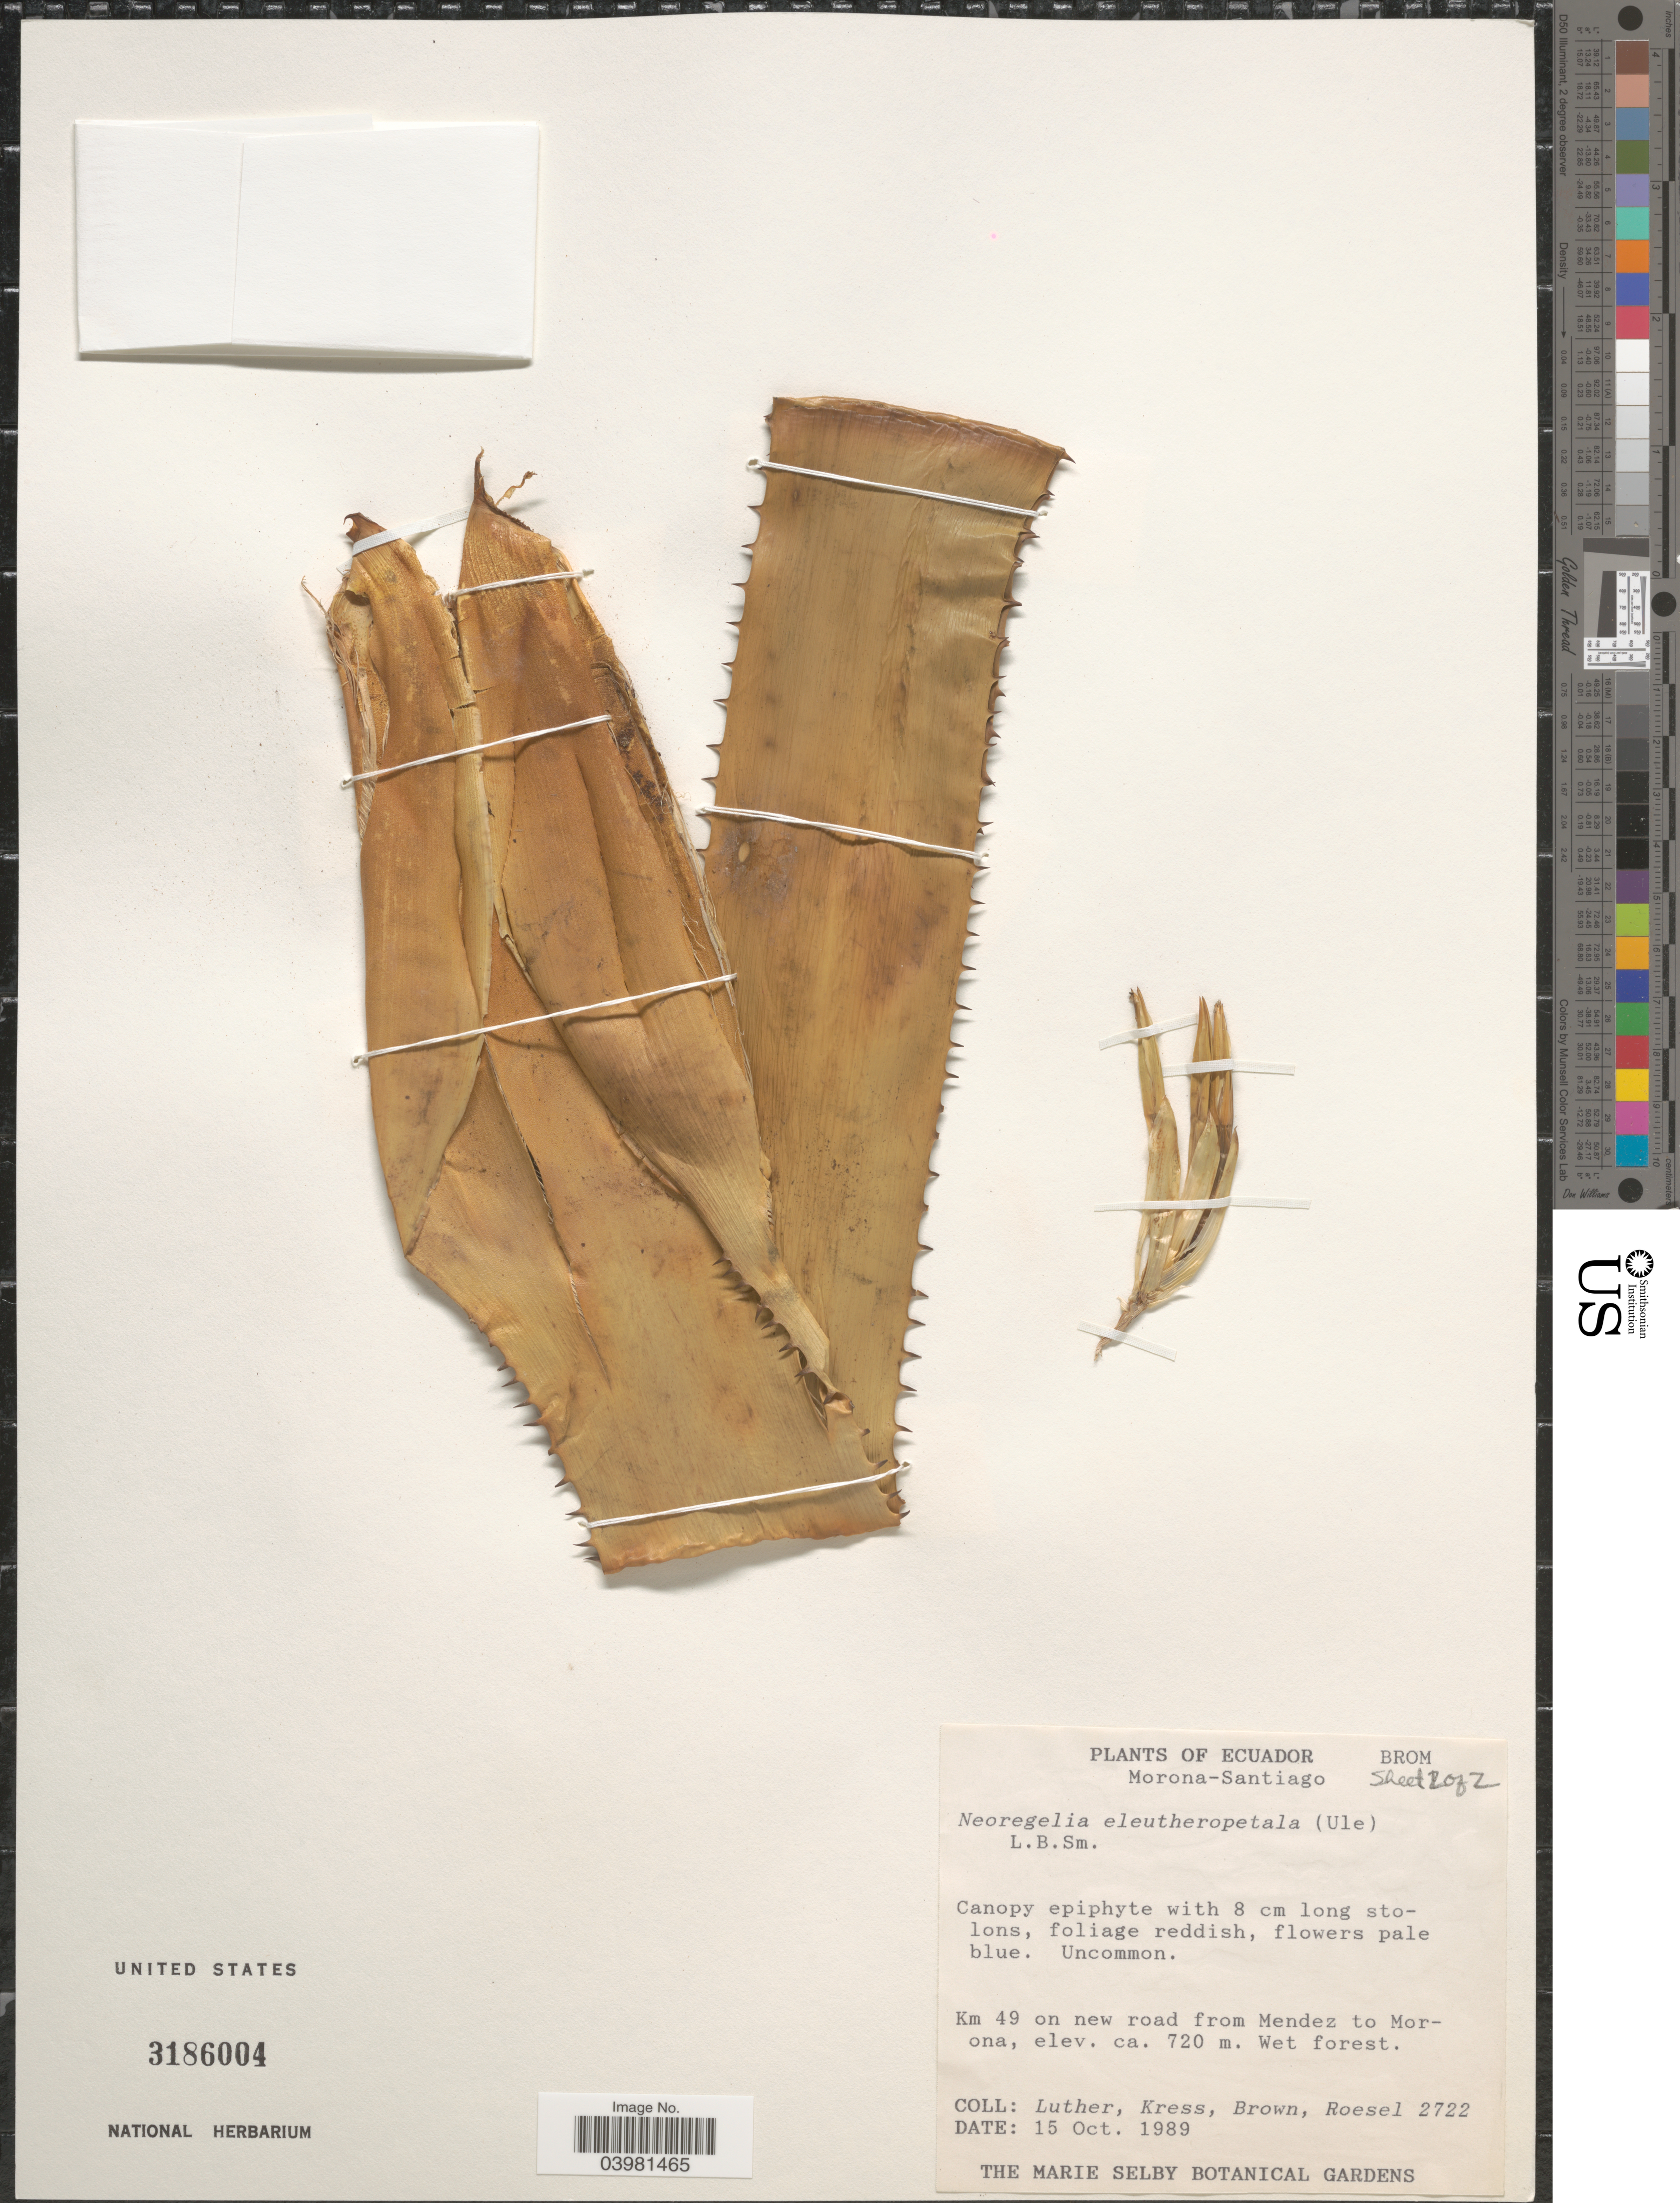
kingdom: Plantae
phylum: Tracheophyta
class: Liliopsida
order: Poales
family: Bromeliaceae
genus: Neoregelia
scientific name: Neoregelia eleutheropetala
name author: (Ule) L.B. Sm.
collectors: -- Luther, -- Kress, -- Brown & Roesel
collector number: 2722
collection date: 1989-10-15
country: Ecuador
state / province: Morona-Santiago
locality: Km 49 on new road from Mendez to Morona.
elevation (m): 720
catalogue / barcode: US 3186004